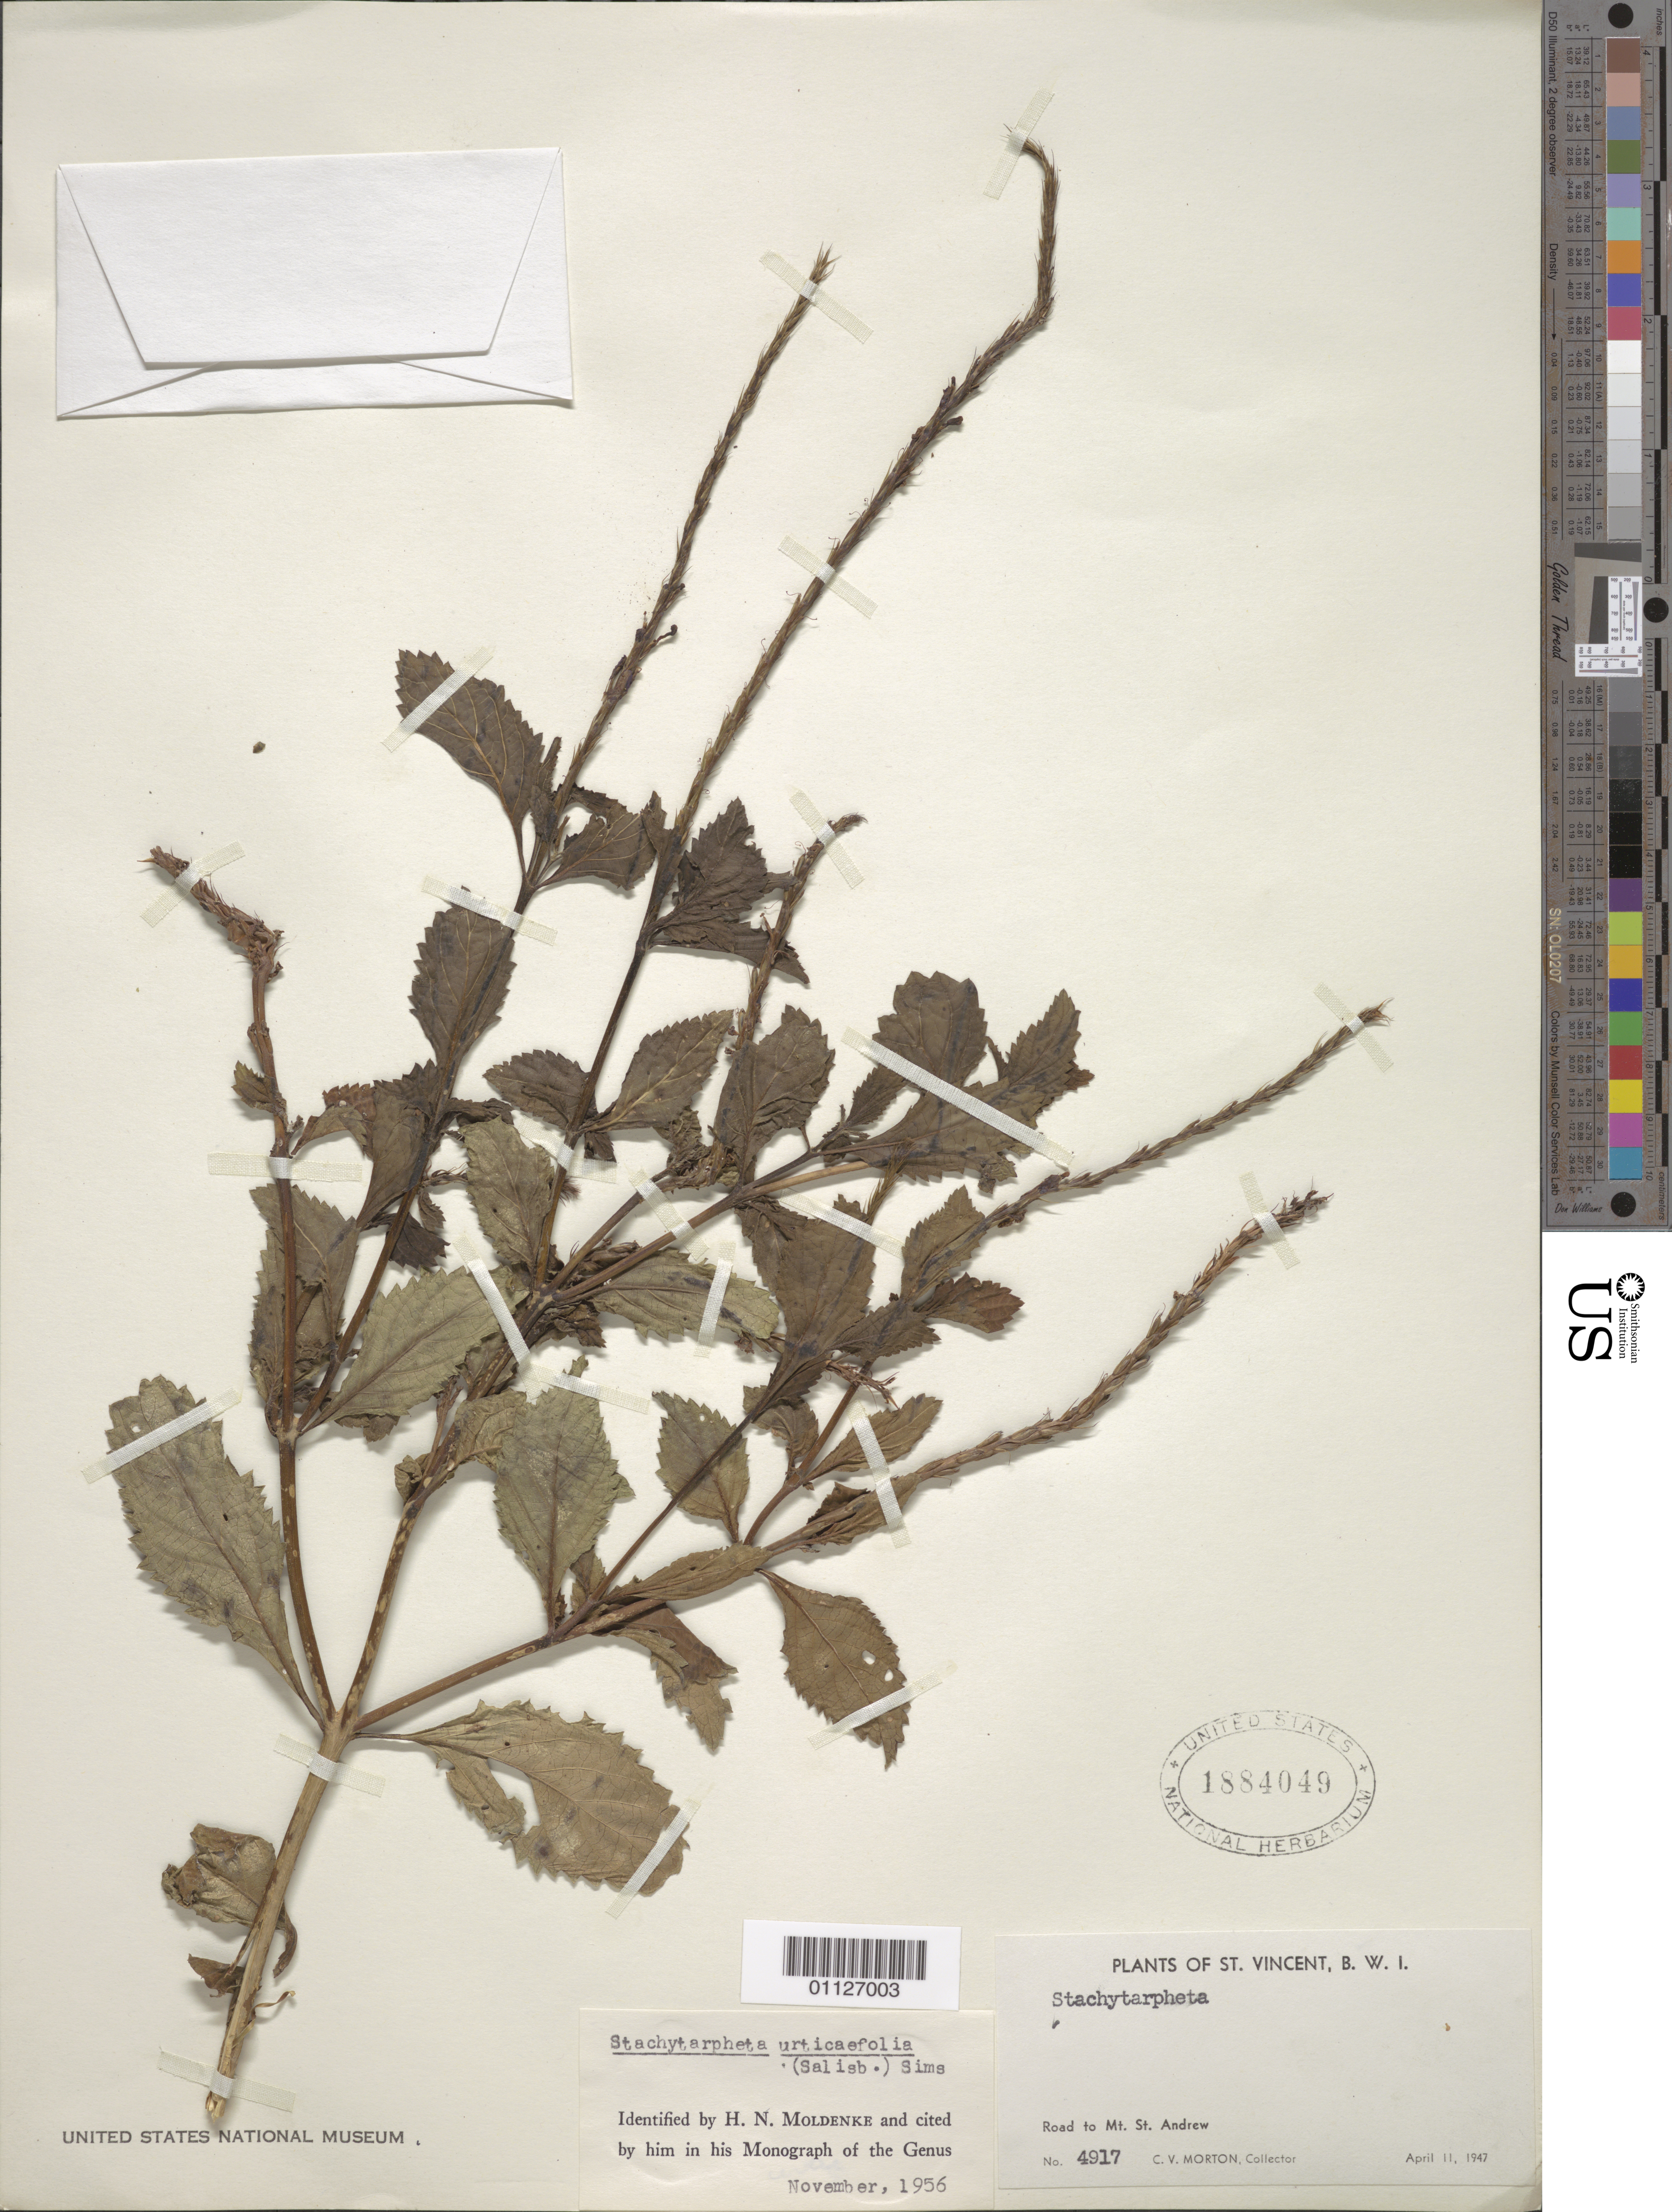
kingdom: Plantae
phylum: Tracheophyta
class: Magnoliopsida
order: Lamiales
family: Verbenaceae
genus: Stachytarpheta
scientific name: Stachytarpheta urticifolia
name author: Sims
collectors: C. V. Morton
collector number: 4917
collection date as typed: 11 Apr 1947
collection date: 1947-04-11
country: St. Vincent - Grenadines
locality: Road to Mt St Andrew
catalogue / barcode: US 1884049